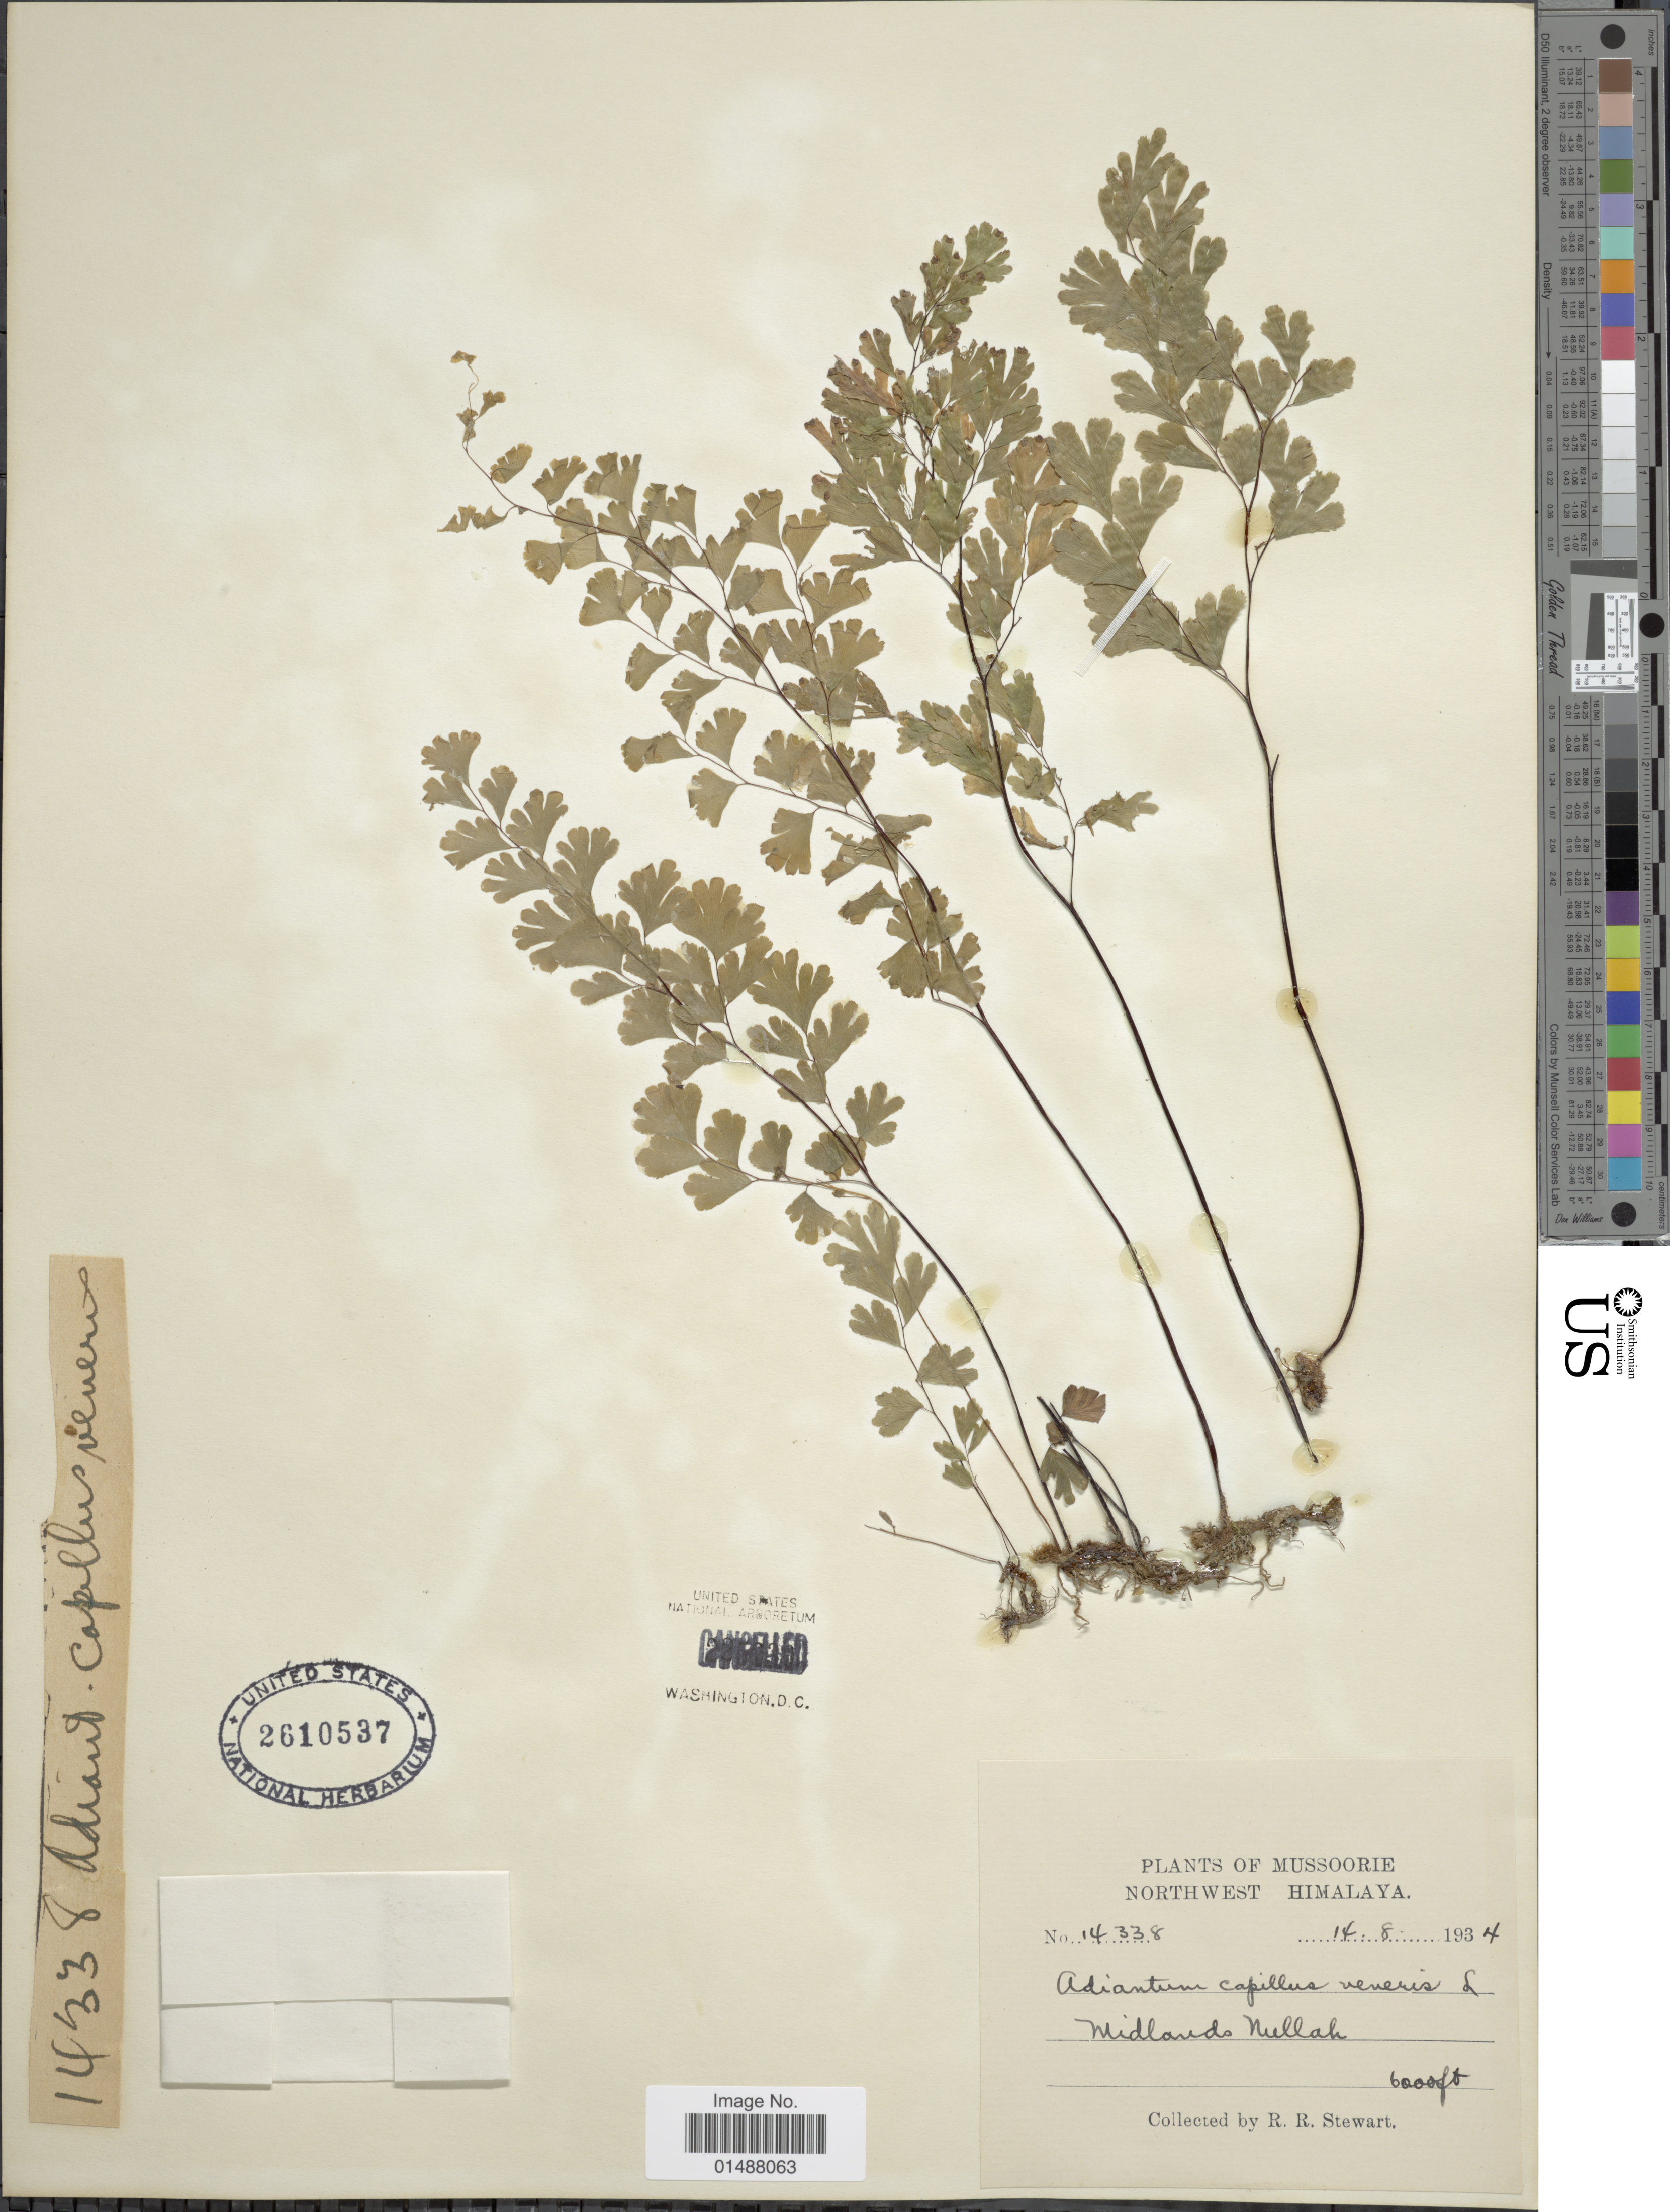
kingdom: Plantae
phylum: Tracheophyta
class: Polypodiopsida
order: Polypodiales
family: Pteridaceae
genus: Adiantum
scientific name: Adiantum capillus-veneris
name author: L.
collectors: R. R. Stewart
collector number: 14338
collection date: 1934-08-14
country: India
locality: Mussoorie, Northwest Himalaya, Midlands Nullah.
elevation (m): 1829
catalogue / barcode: US 2160537